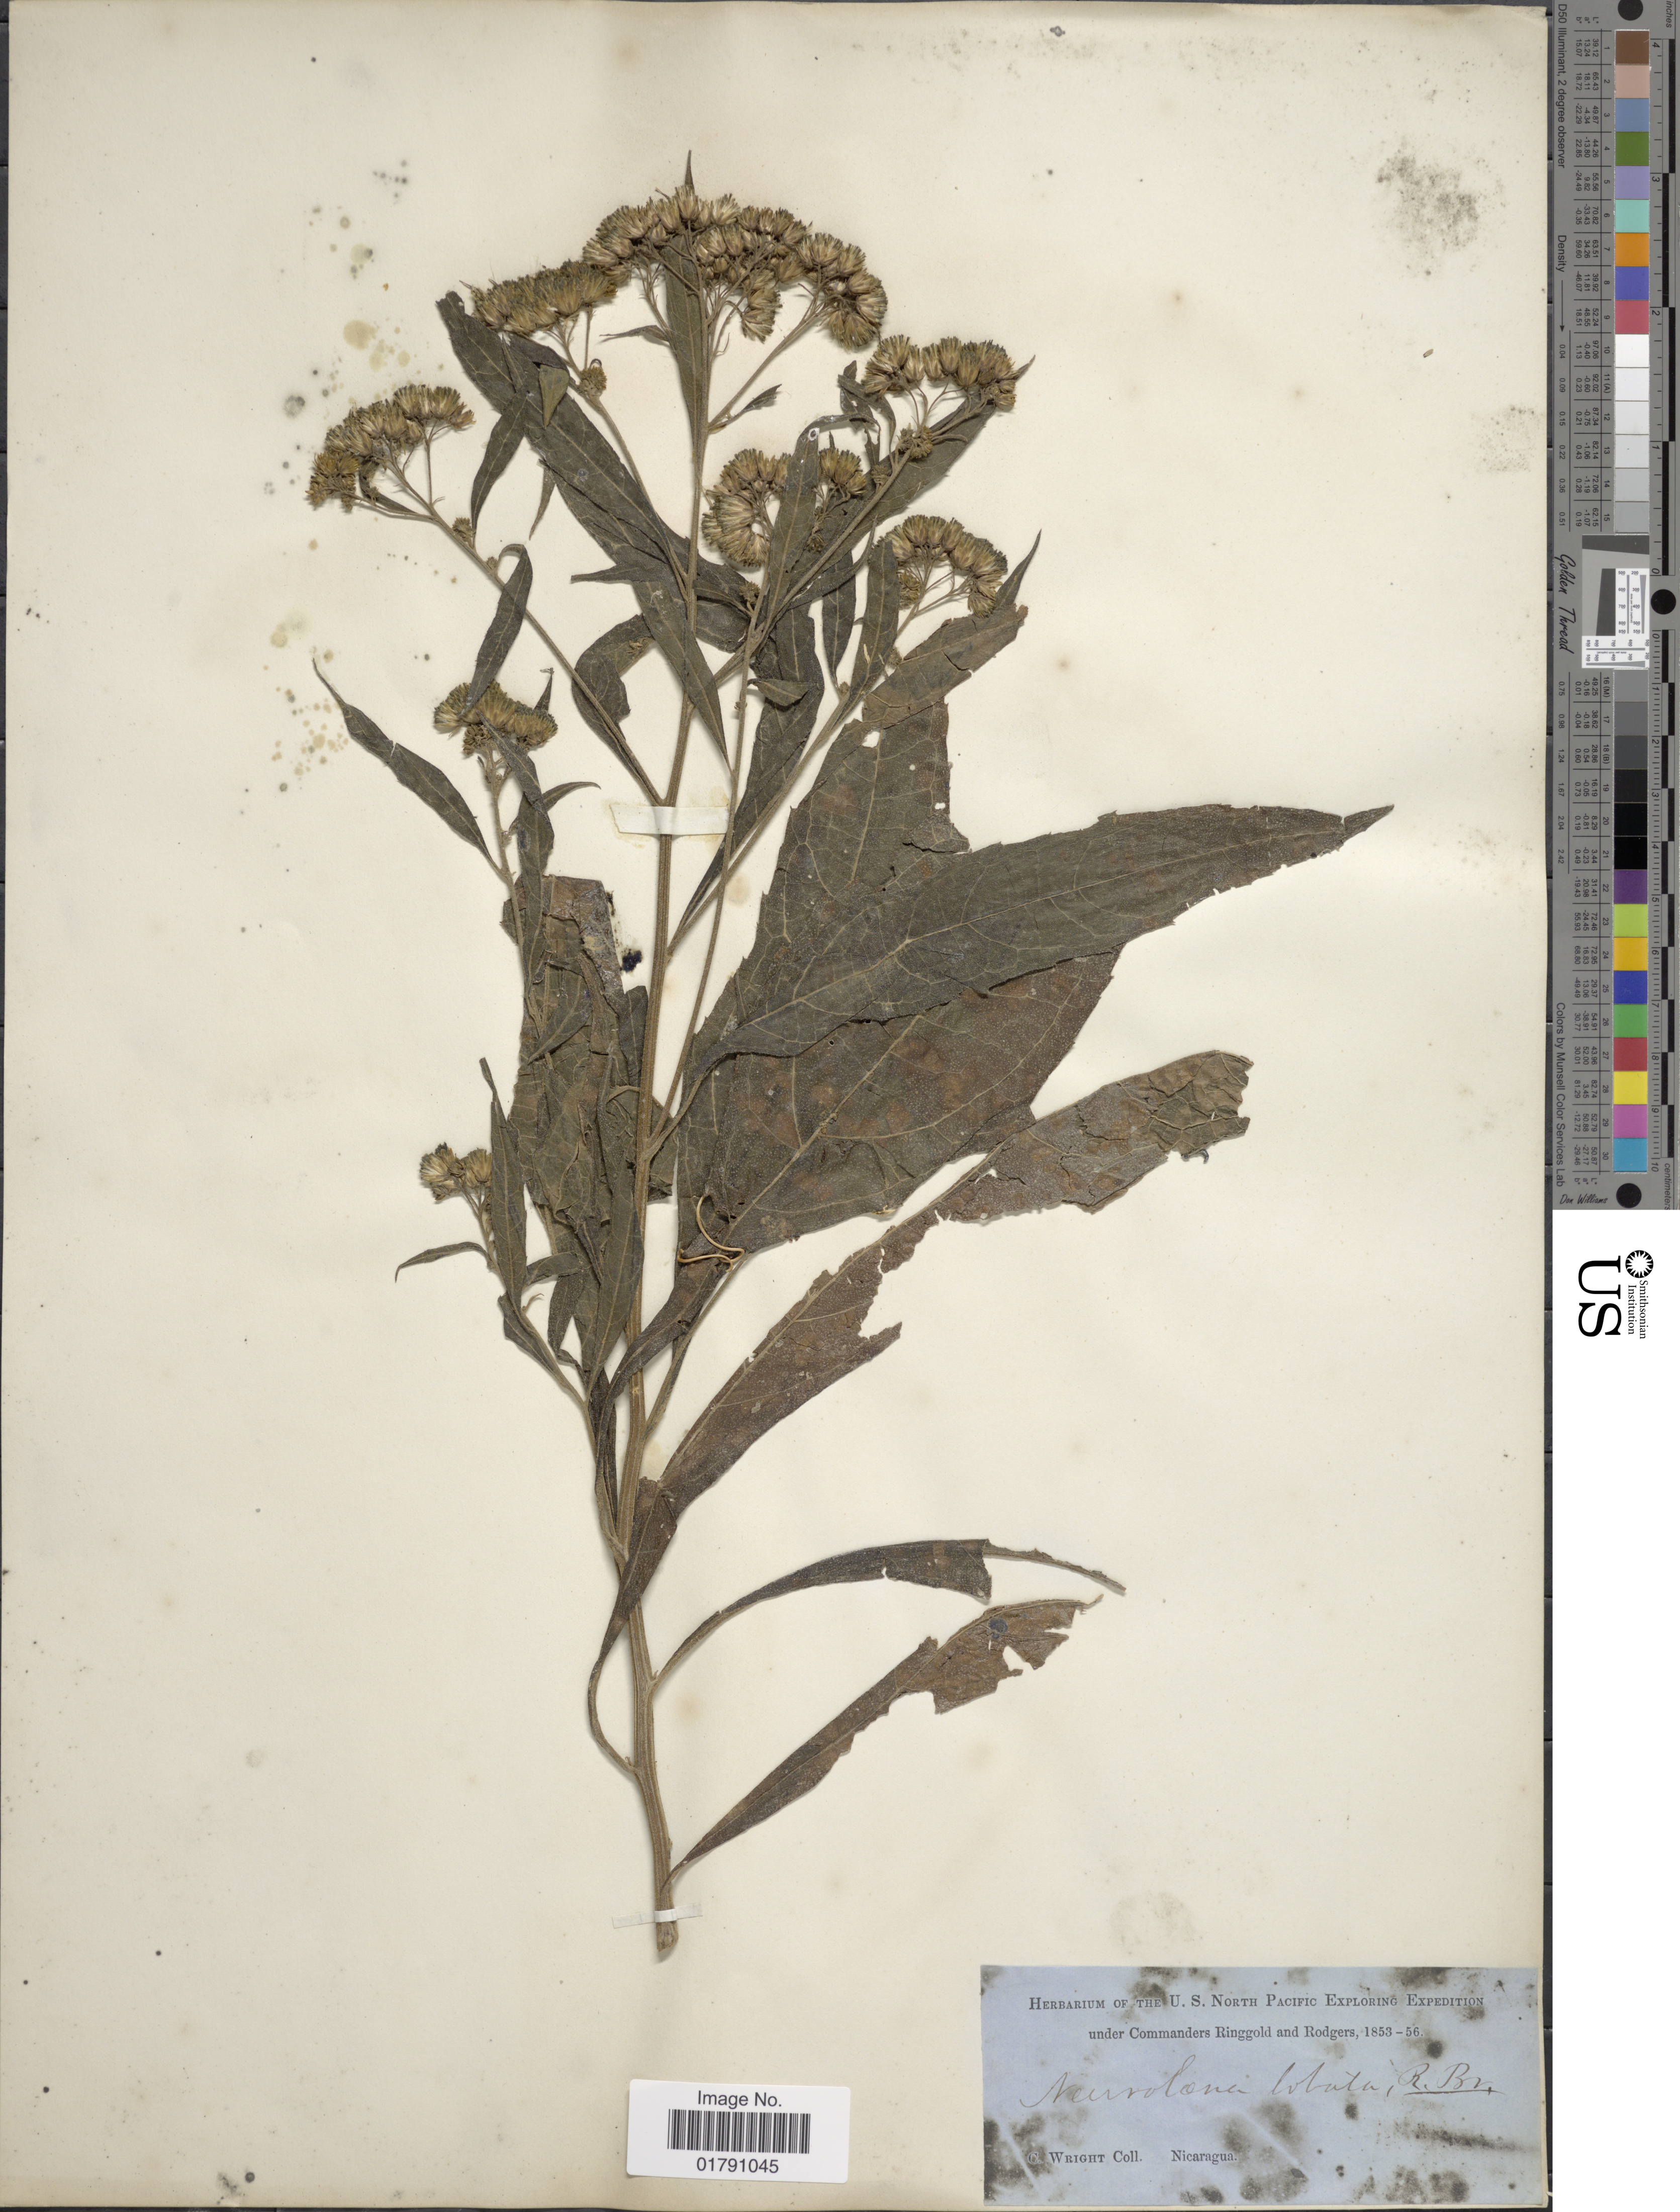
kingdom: Plantae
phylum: Tracheophyta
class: Magnoliopsida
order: Asterales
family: Asteraceae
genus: Neurolaena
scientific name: Neurolaena lobata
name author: (L.) R. Br. ex Cass.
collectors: C. Wright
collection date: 1853/1856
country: Nicaragua